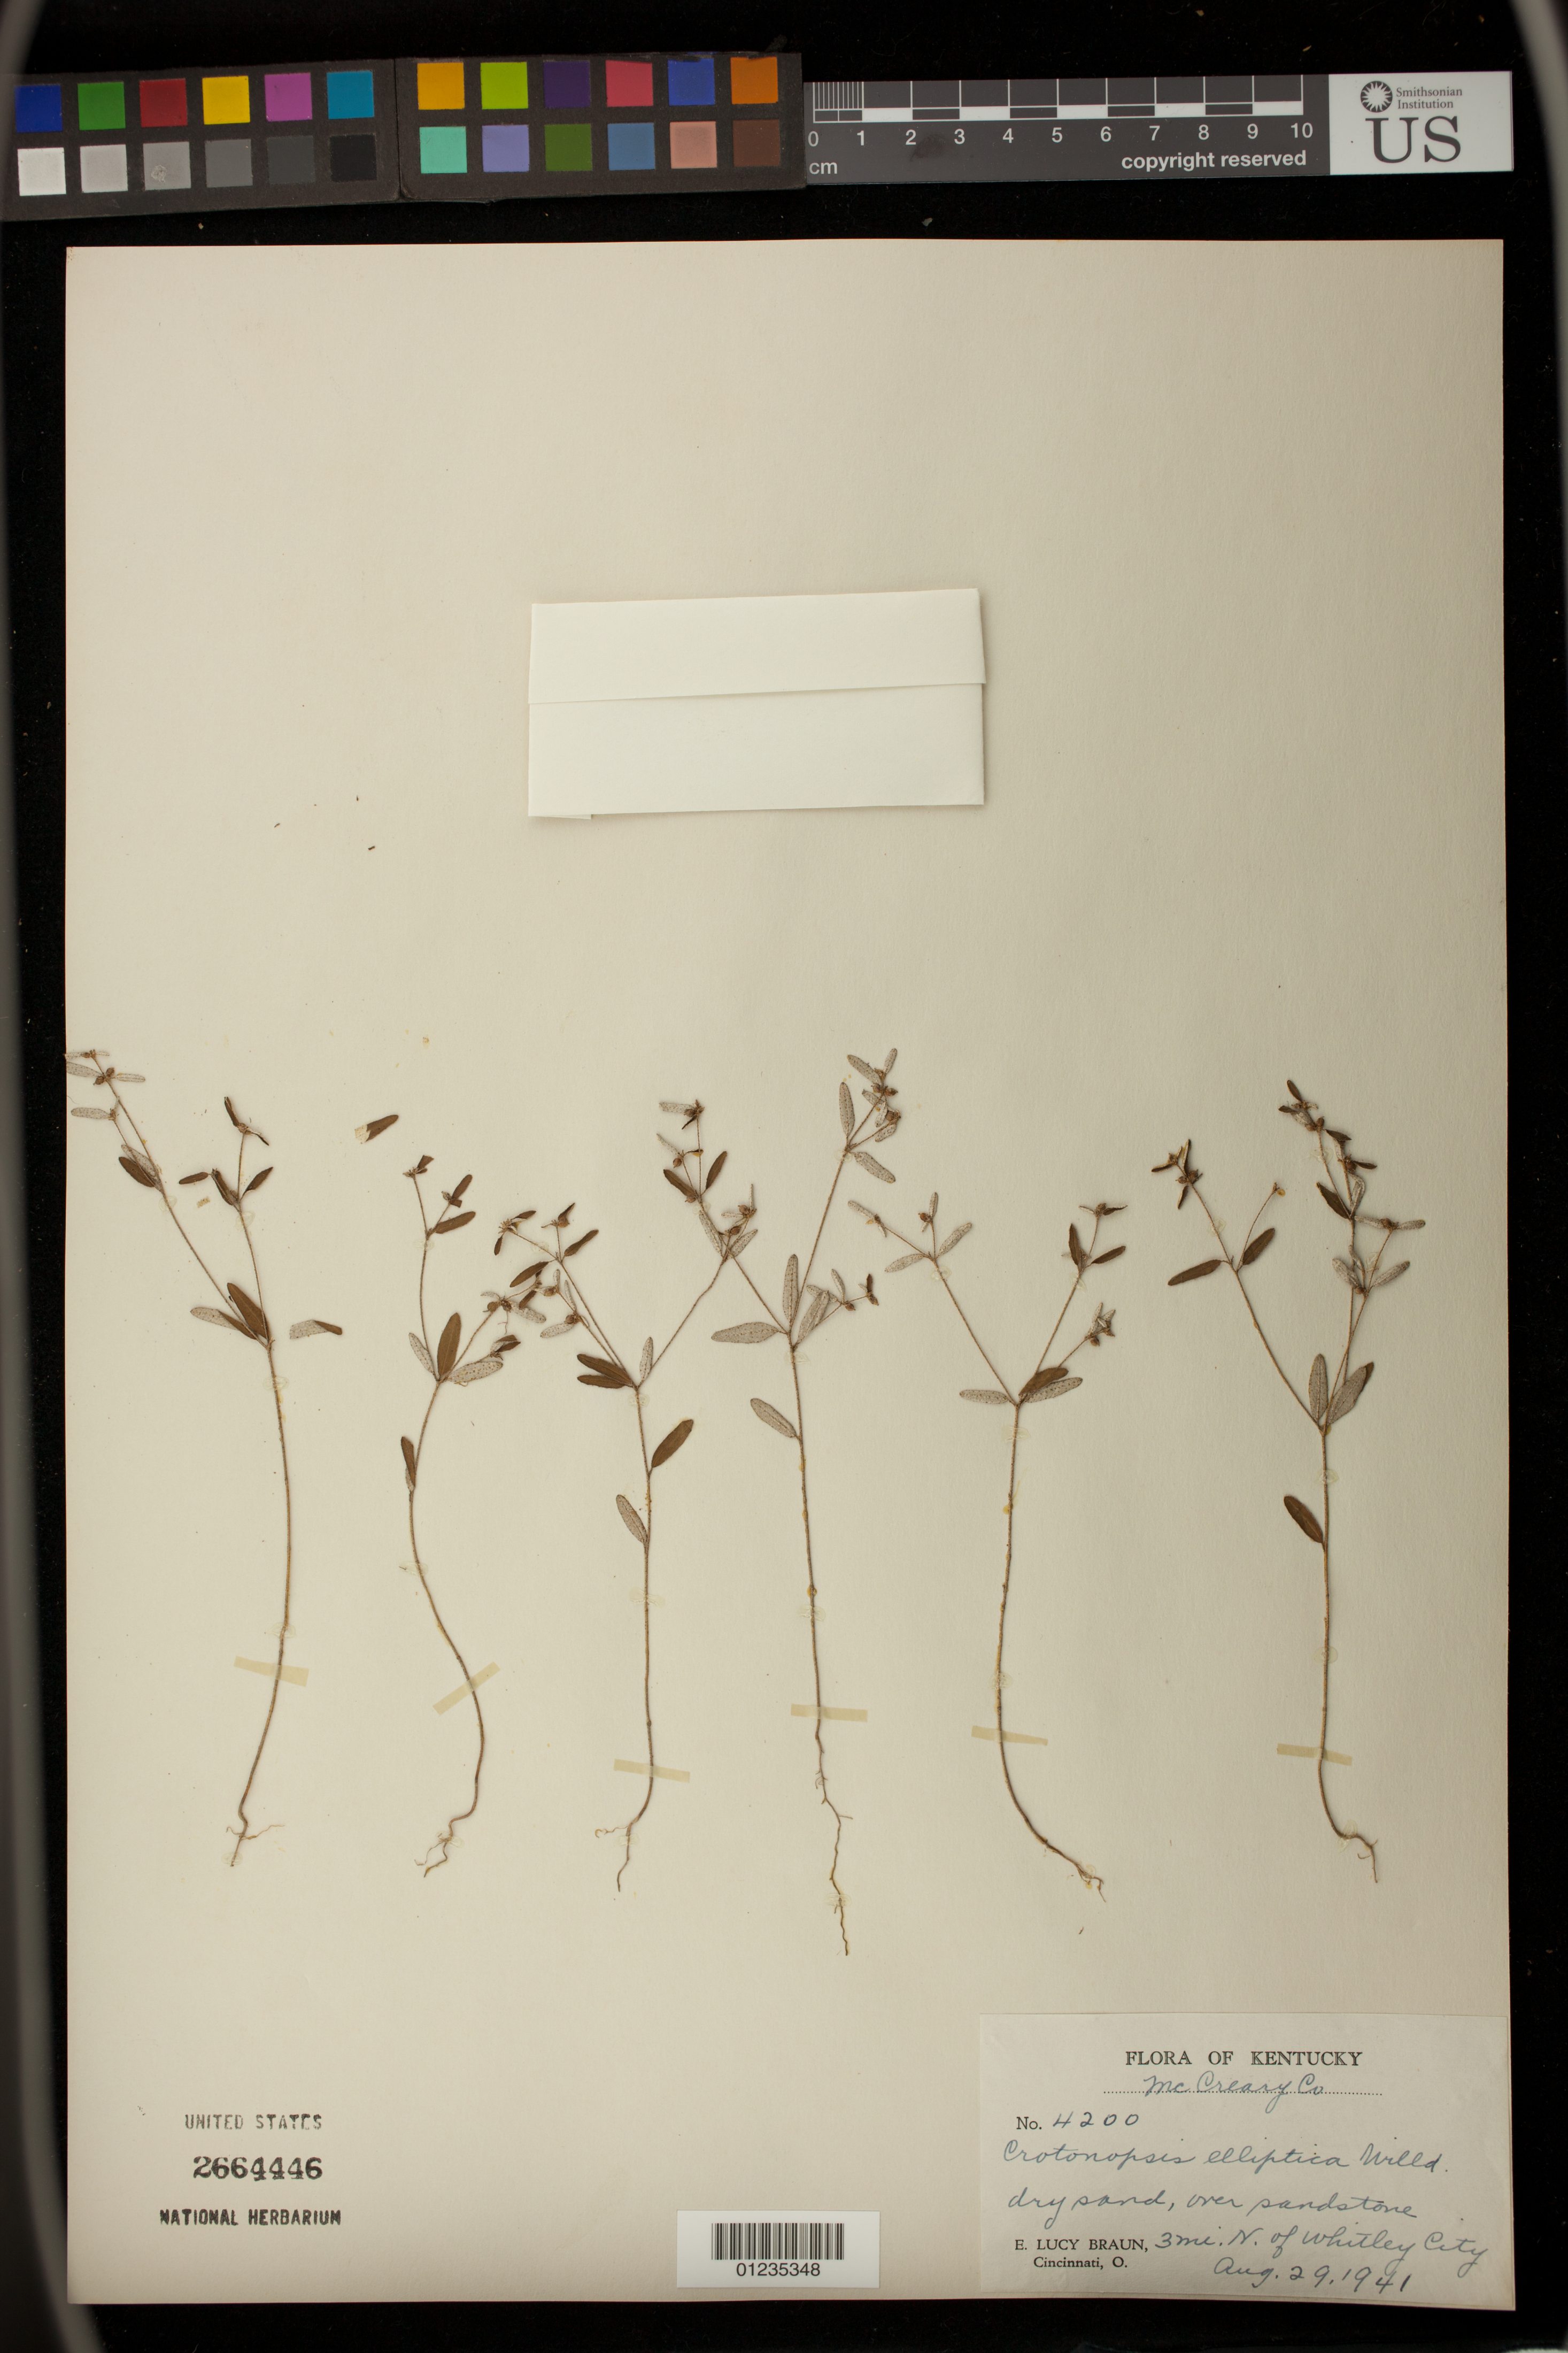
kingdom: Plantae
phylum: Tracheophyta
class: Magnoliopsida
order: Malpighiales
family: Euphorbiaceae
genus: Crotonopsis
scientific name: Crotonopsis elliptica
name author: Willd.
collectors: E. L. Braun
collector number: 4200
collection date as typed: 29 Aug 1941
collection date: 1941-08-29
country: United States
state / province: Kentucky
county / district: Mccreary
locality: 3 mi n of whitley city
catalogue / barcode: US 2664446